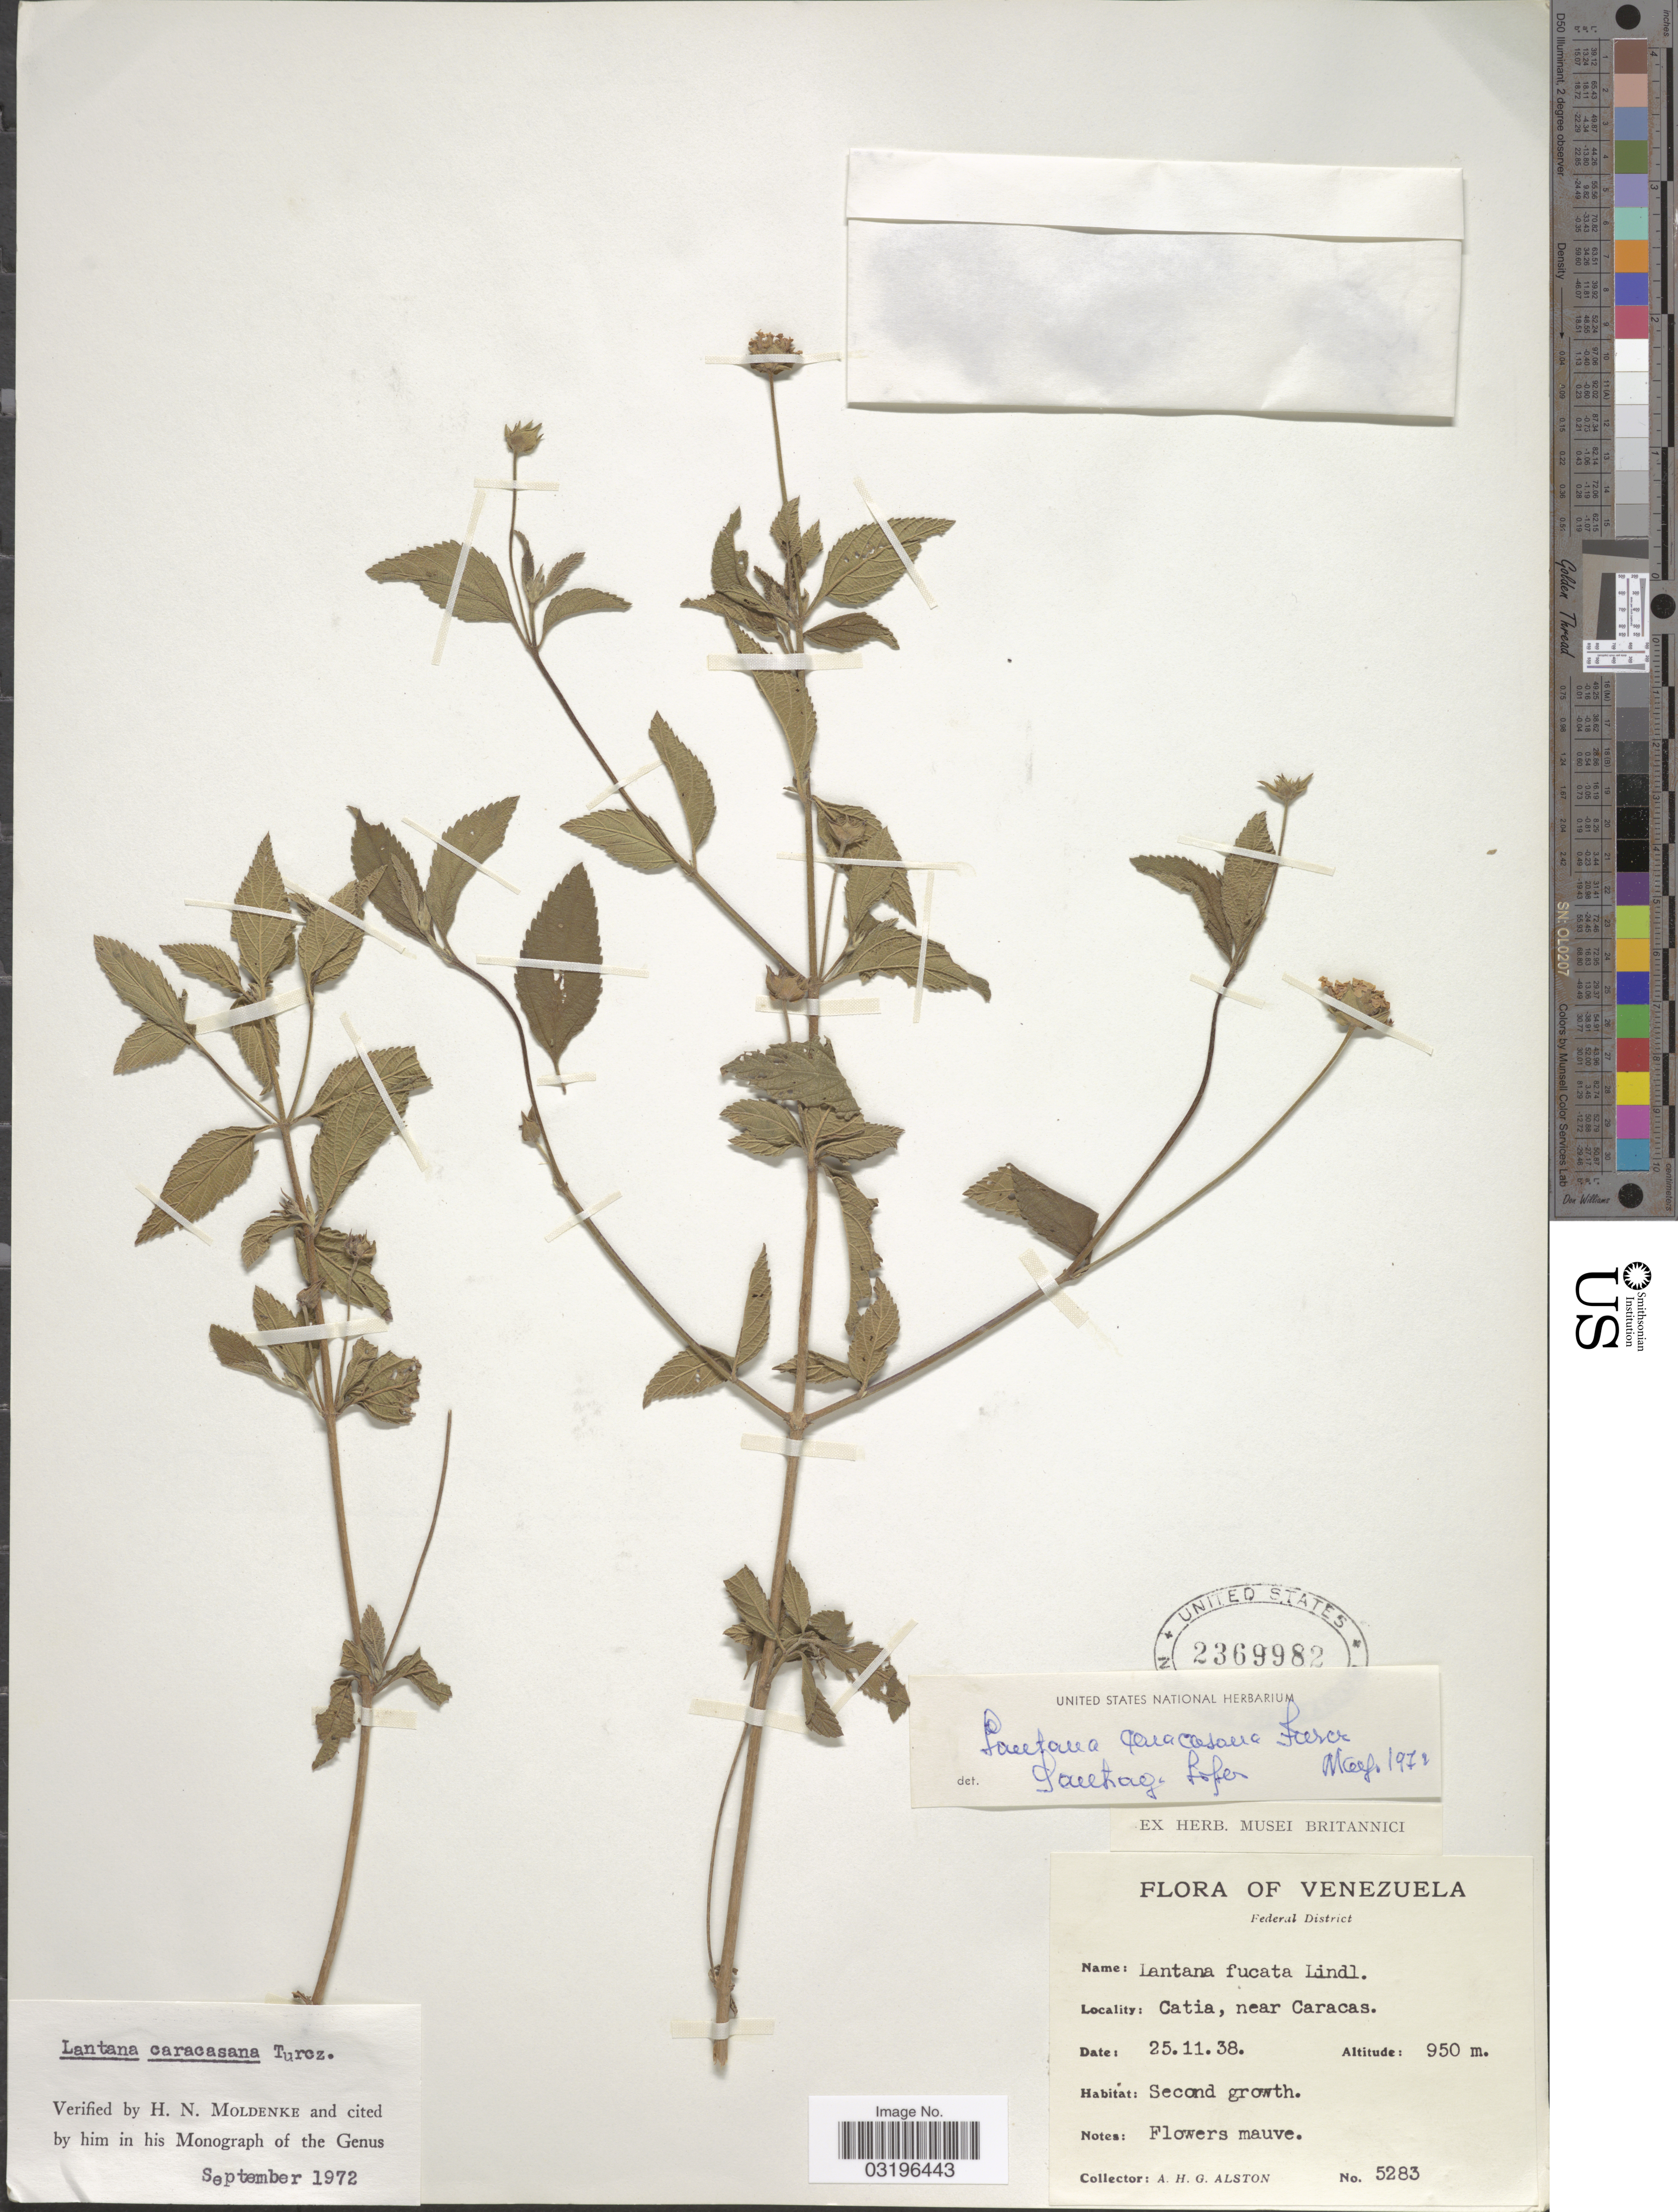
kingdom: Plantae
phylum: Tracheophyta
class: Magnoliopsida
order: Lamiales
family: Verbenaceae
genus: Lantana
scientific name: Lantana caracasana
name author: Turcz.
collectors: A. H. Alston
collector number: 5283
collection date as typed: Transcribed d/m/y: 25/11/38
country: Venezuela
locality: Federal District. Catia, near Caracas.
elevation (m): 950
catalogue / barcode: US 2369982